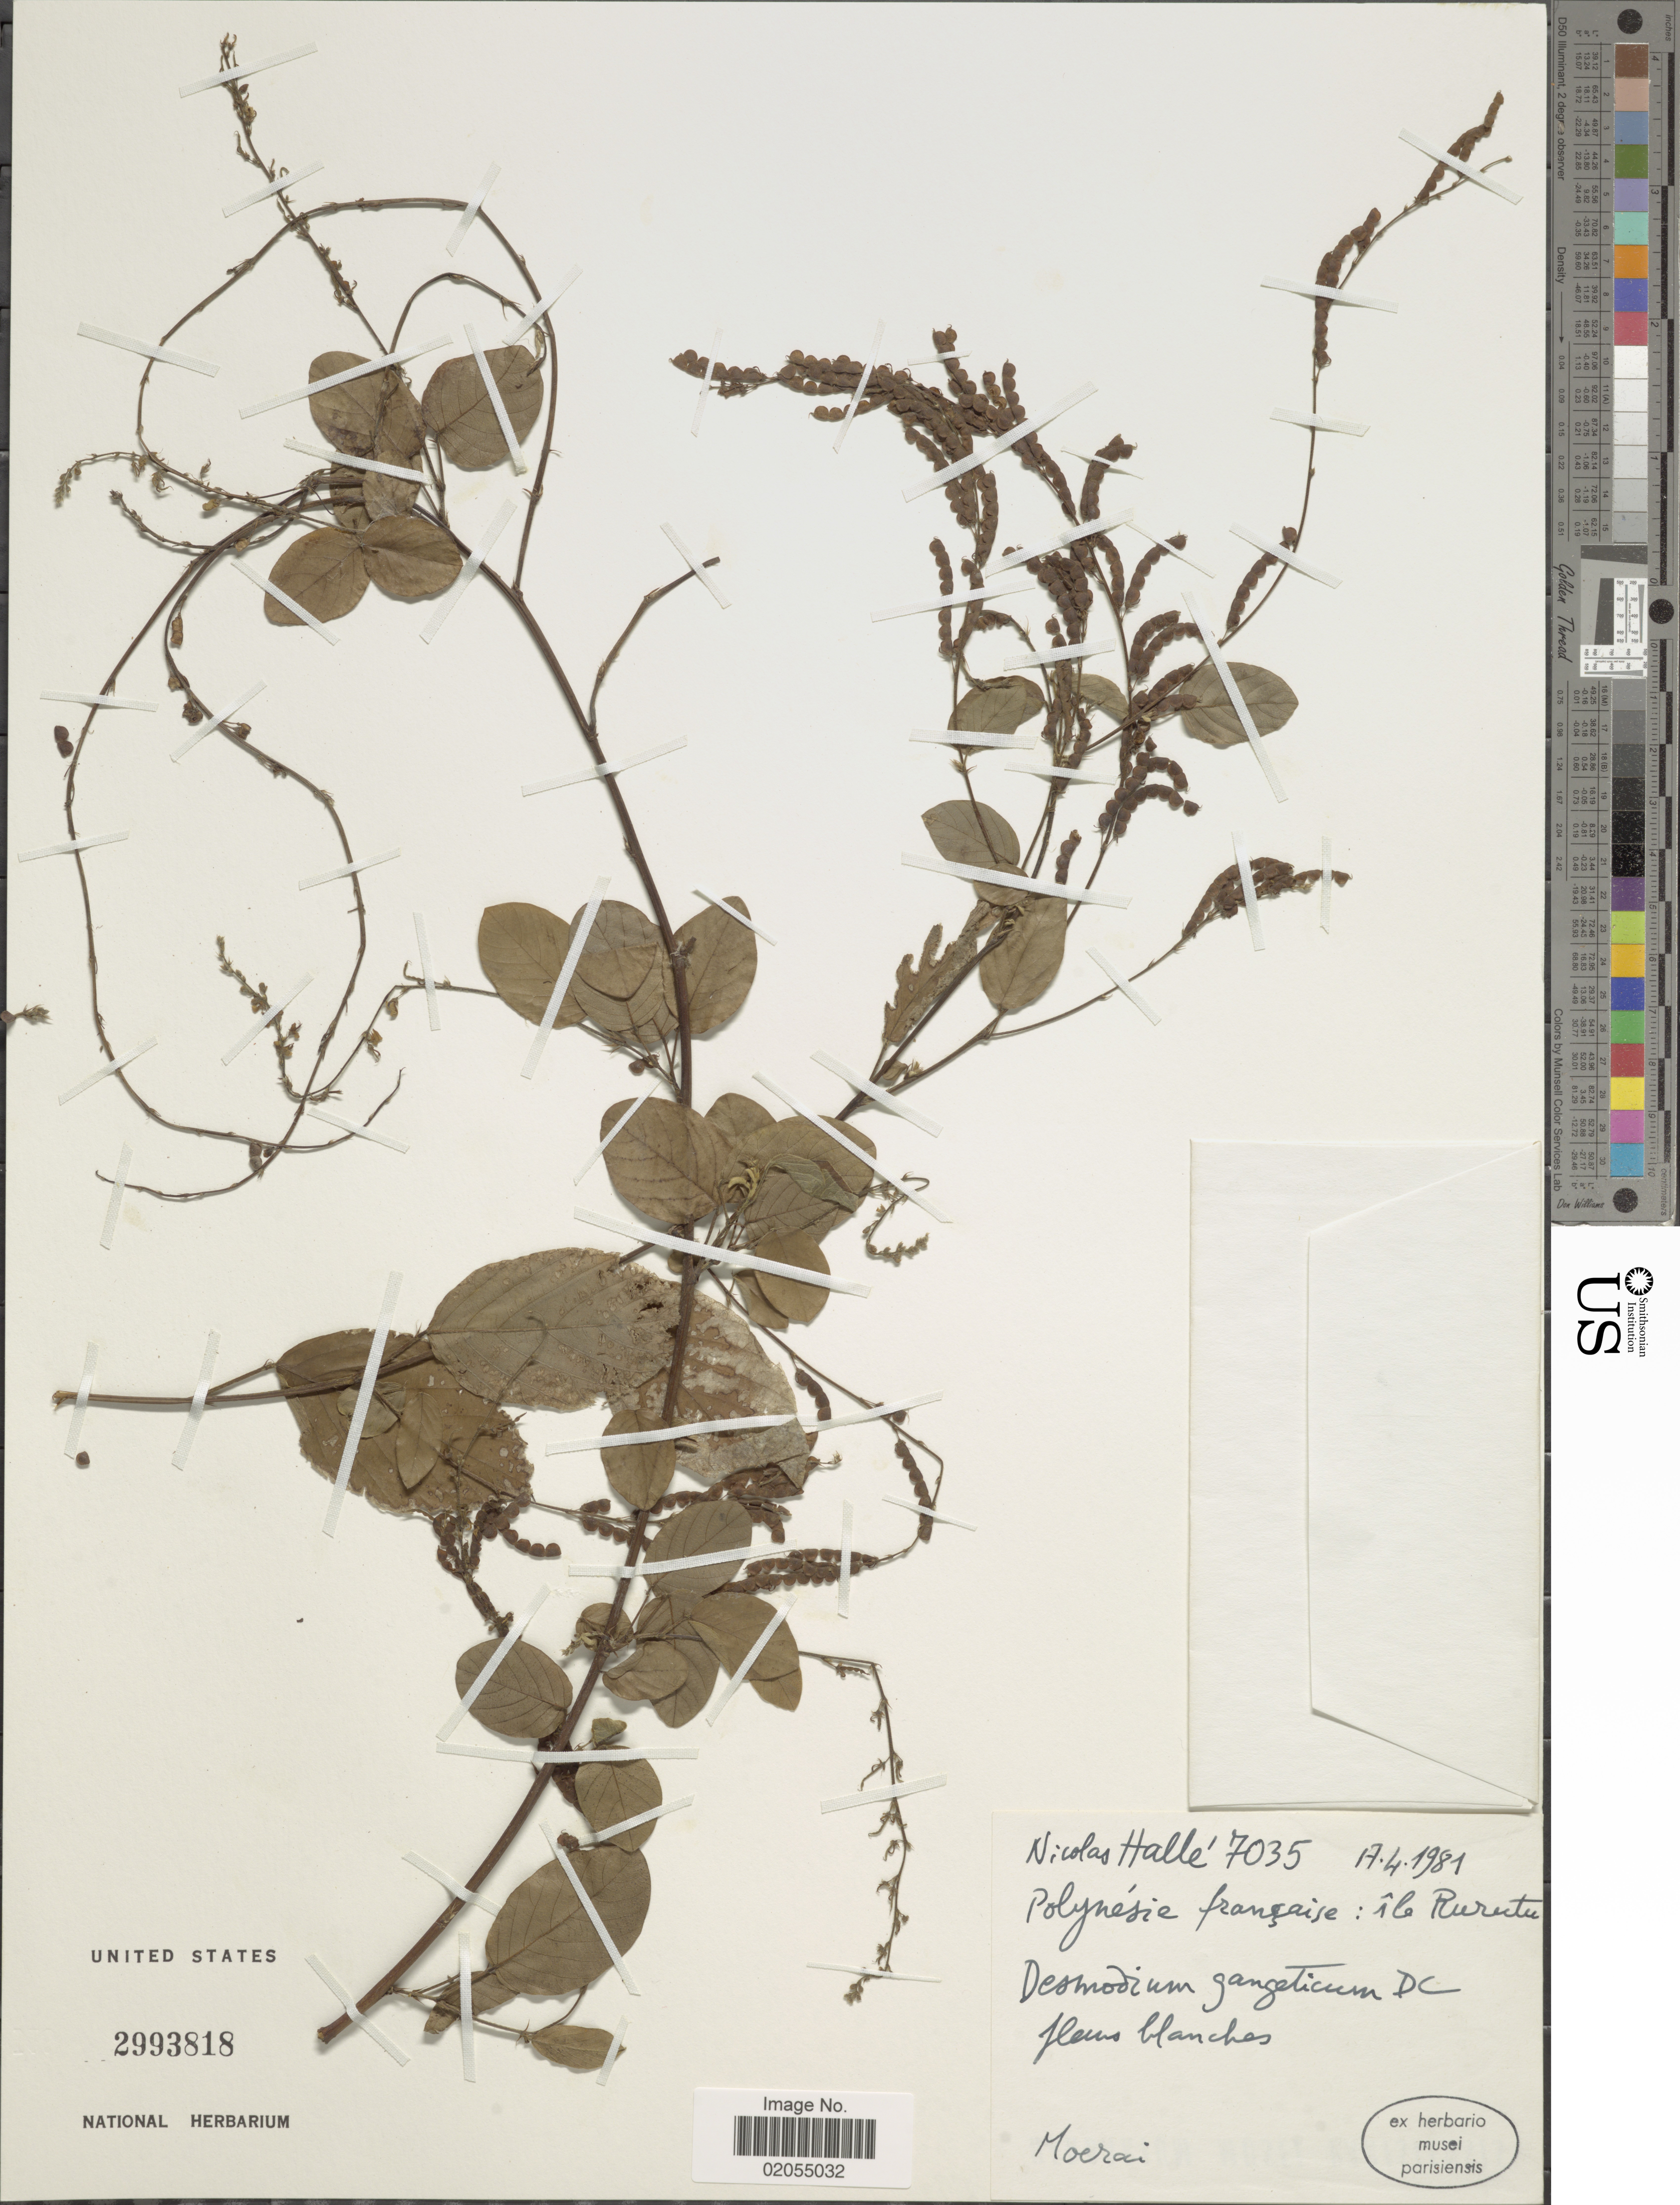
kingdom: Plantae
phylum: Tracheophyta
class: Magnoliopsida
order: Fabales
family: Fabaceae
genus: Pleurolobus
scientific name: Pleurolobus gangeticus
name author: (L.) J. St.-Hil. ex H. Ohashi & K. Ohashi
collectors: N. Hallé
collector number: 7035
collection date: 1981-04-17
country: French Polynesia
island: Rurutu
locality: Polynésie française: île Rurutu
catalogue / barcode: US 2993818